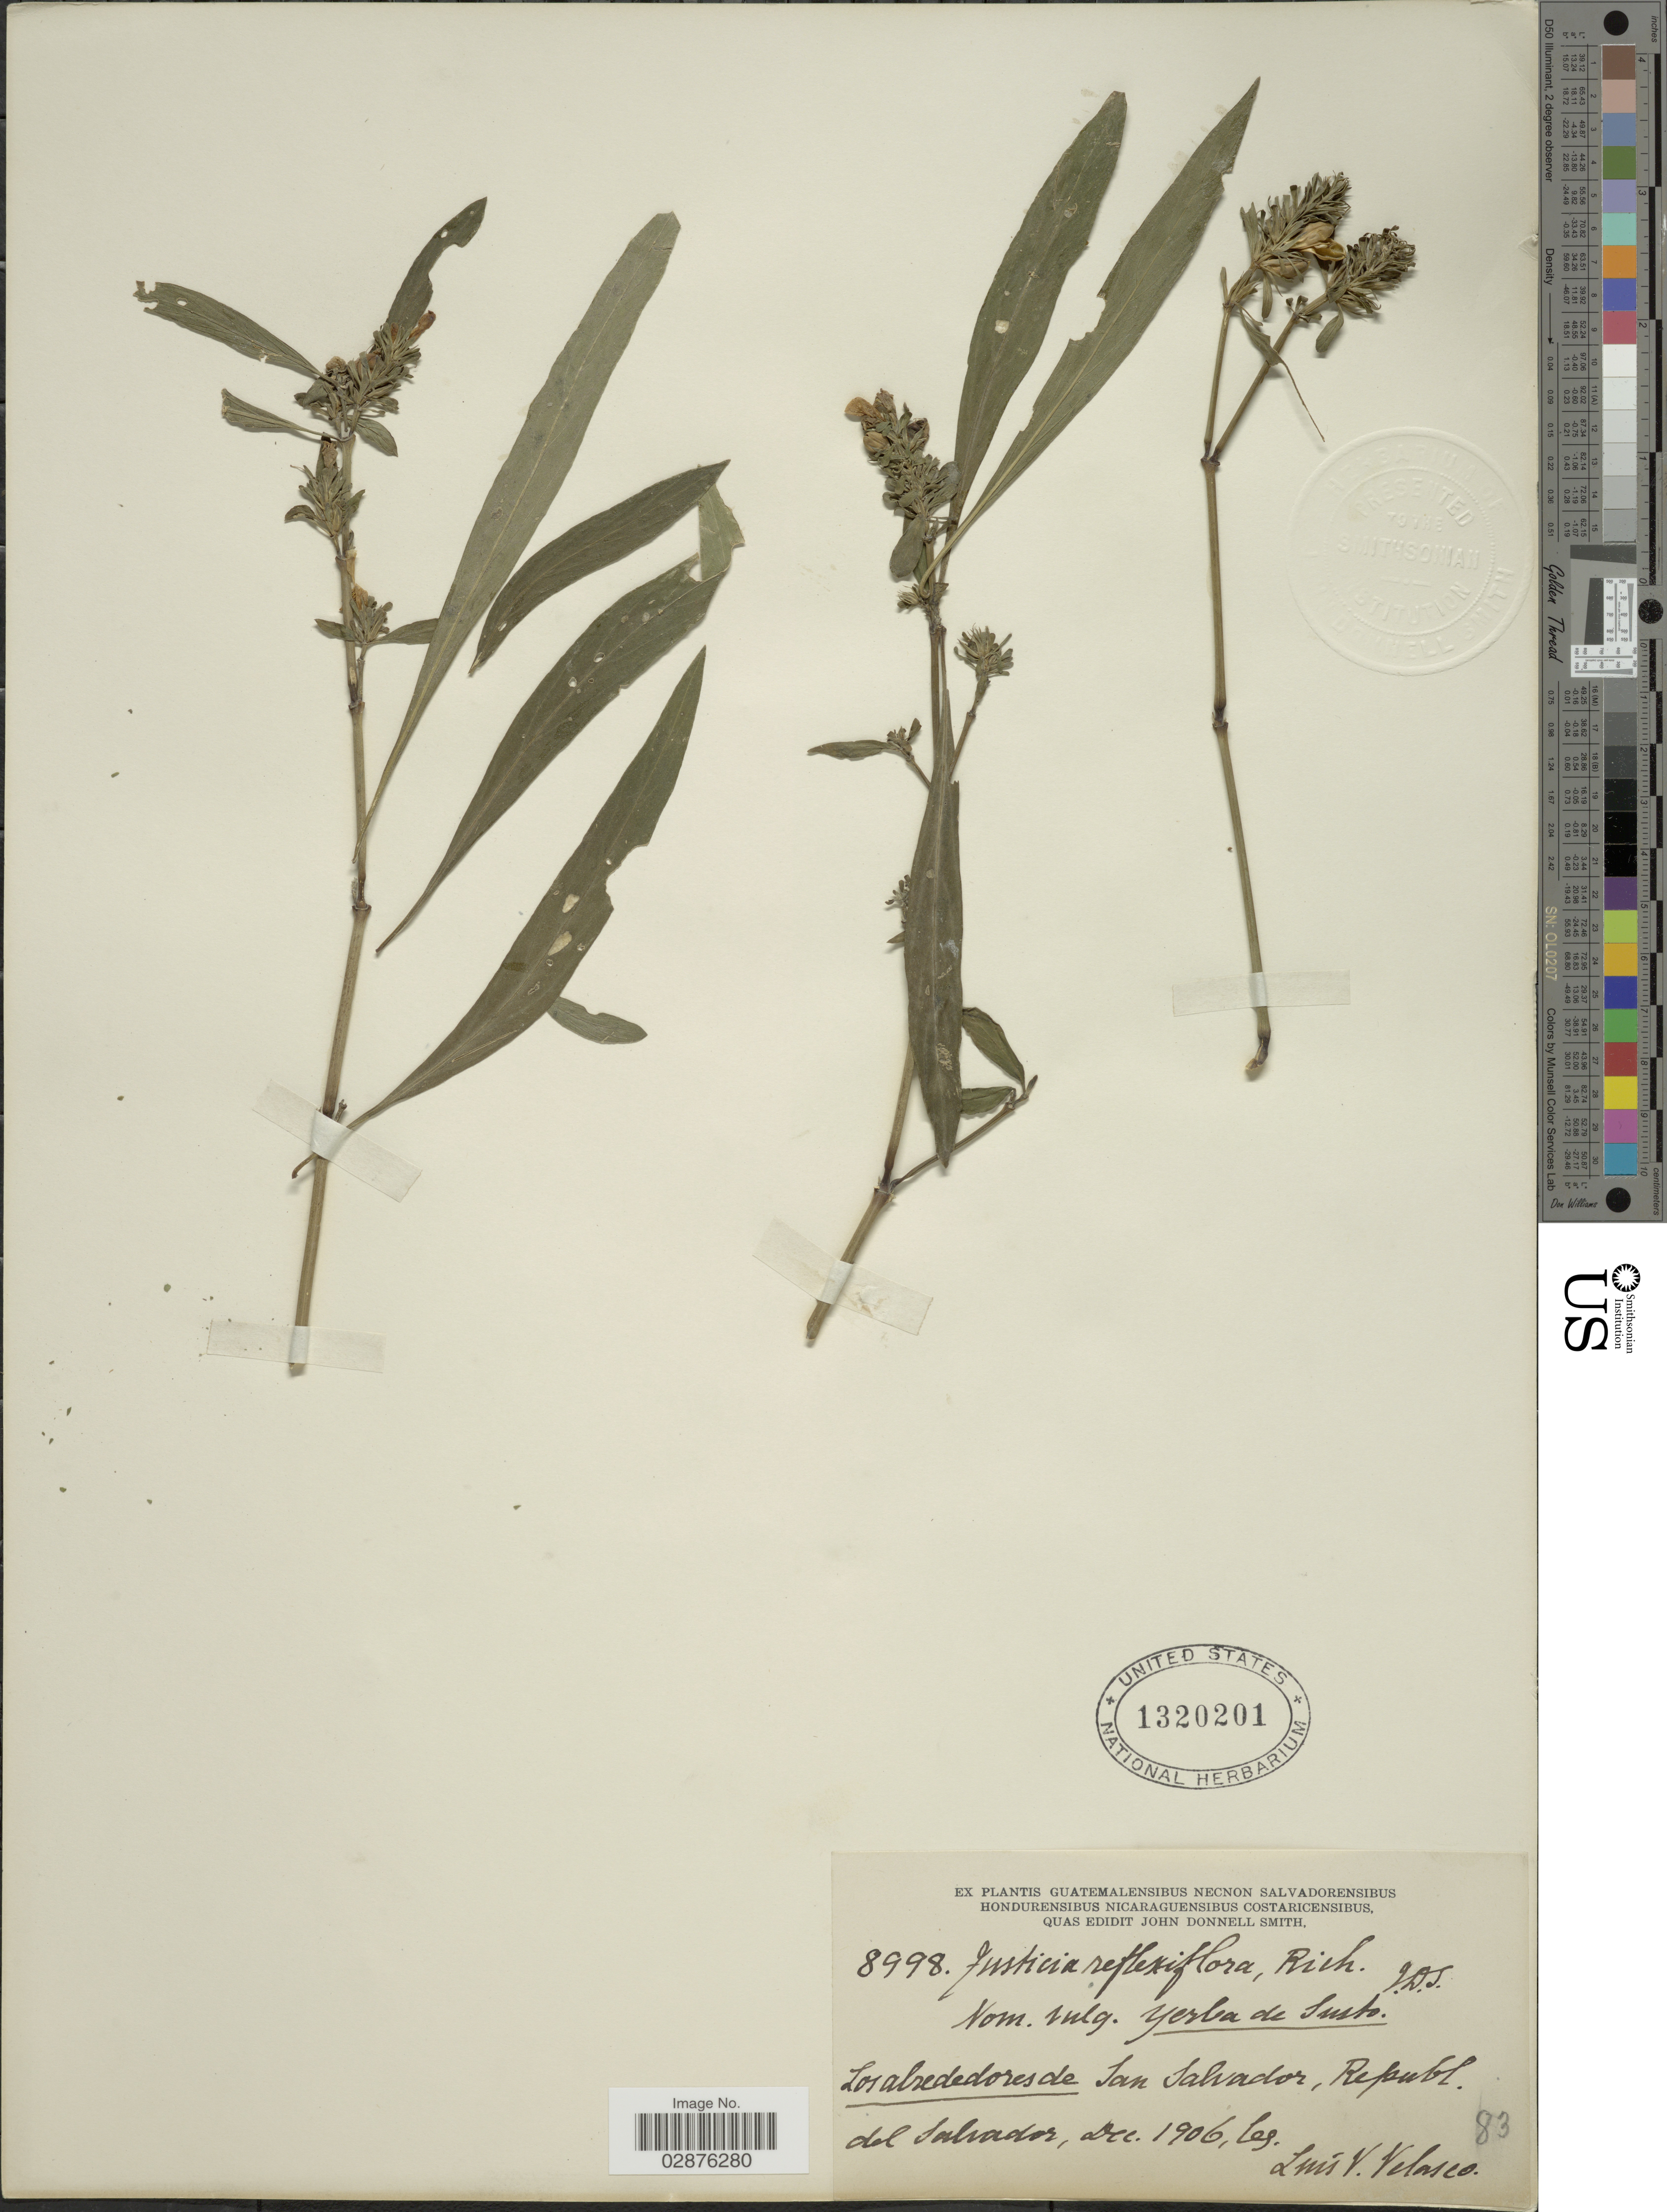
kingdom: Plantae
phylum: Tracheophyta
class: Magnoliopsida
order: Lamiales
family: Acanthaceae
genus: Justicia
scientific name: Justicia corynimorpha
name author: D.N. Gibson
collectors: L. Velasco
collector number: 8998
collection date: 1906-12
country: El Salvador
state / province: San Salvador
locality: Los alrededores de San Salvador, Republ. del Salvador.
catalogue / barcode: US 1320201